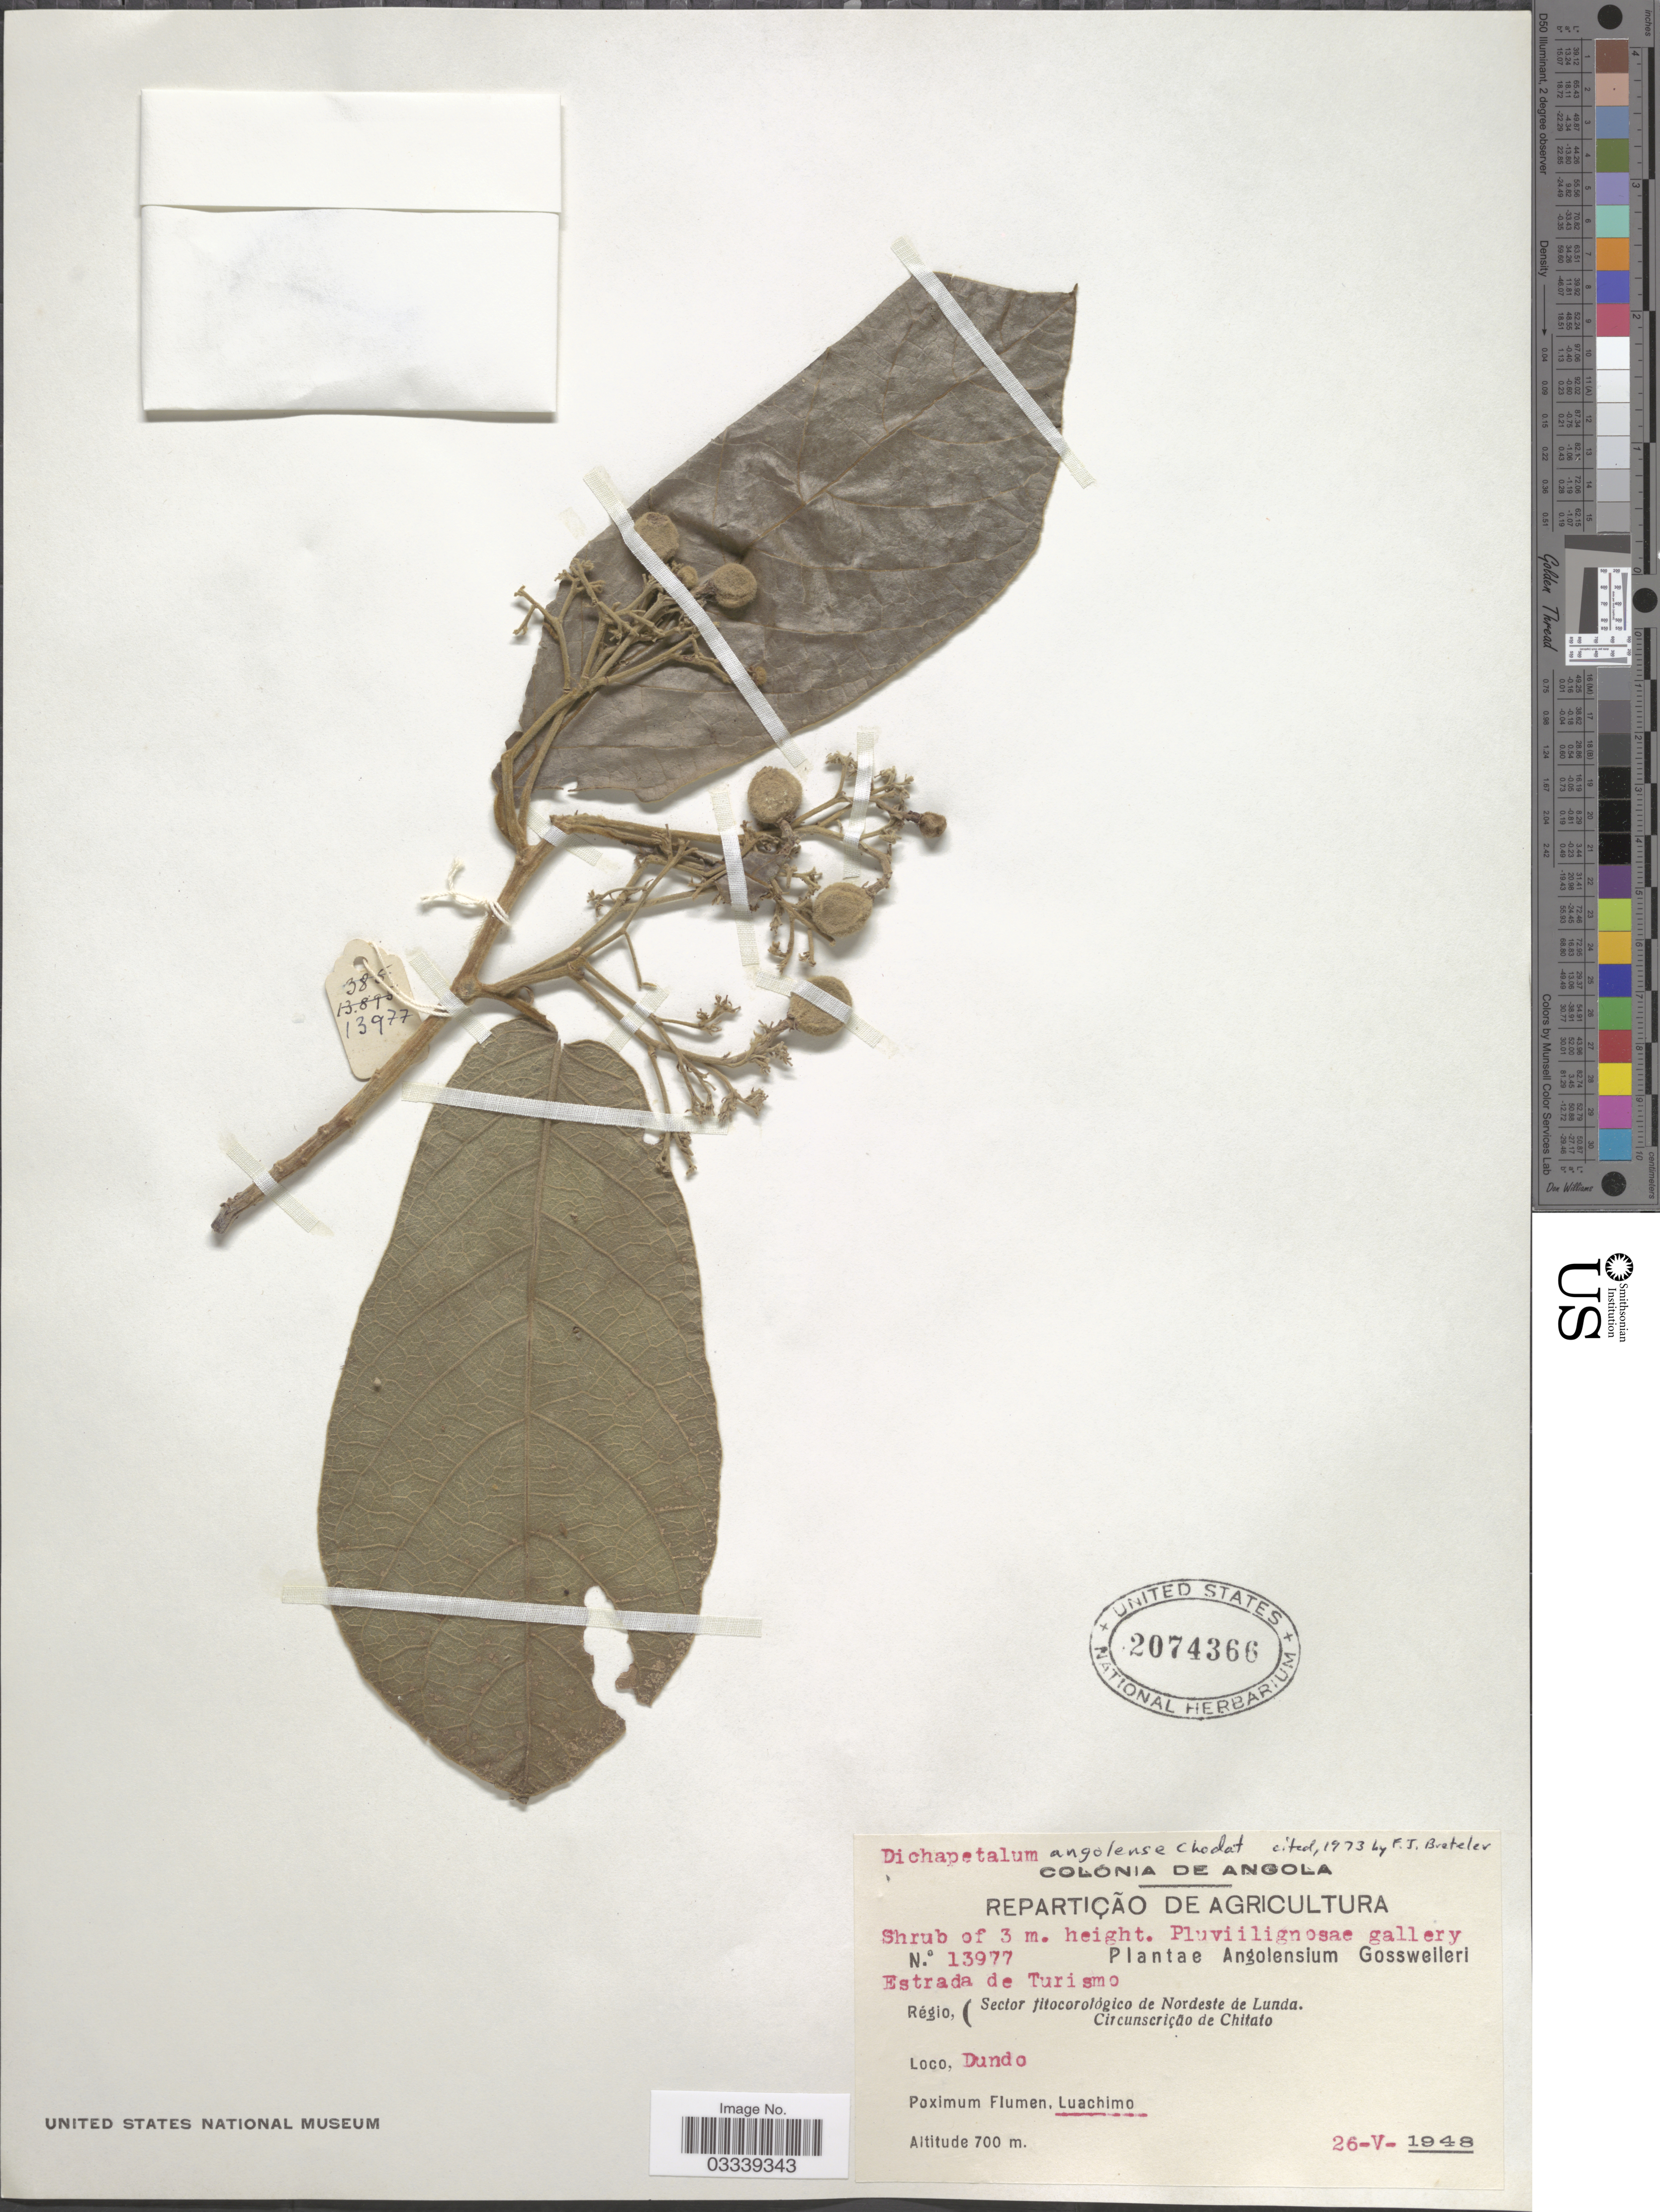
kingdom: Plantae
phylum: Tracheophyta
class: Magnoliopsida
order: Malpighiales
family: Dichapetalaceae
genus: Dichapetalum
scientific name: Dichapetalum angolense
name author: Chodat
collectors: -. Gossweiler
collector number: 13977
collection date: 1948-05-26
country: Angola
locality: Estrada de Turismo, Régio, Sector fitocorológico de Nordeste de Lunda. Circunscrição de Chitato, Dundo.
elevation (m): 700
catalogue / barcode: US 2074366